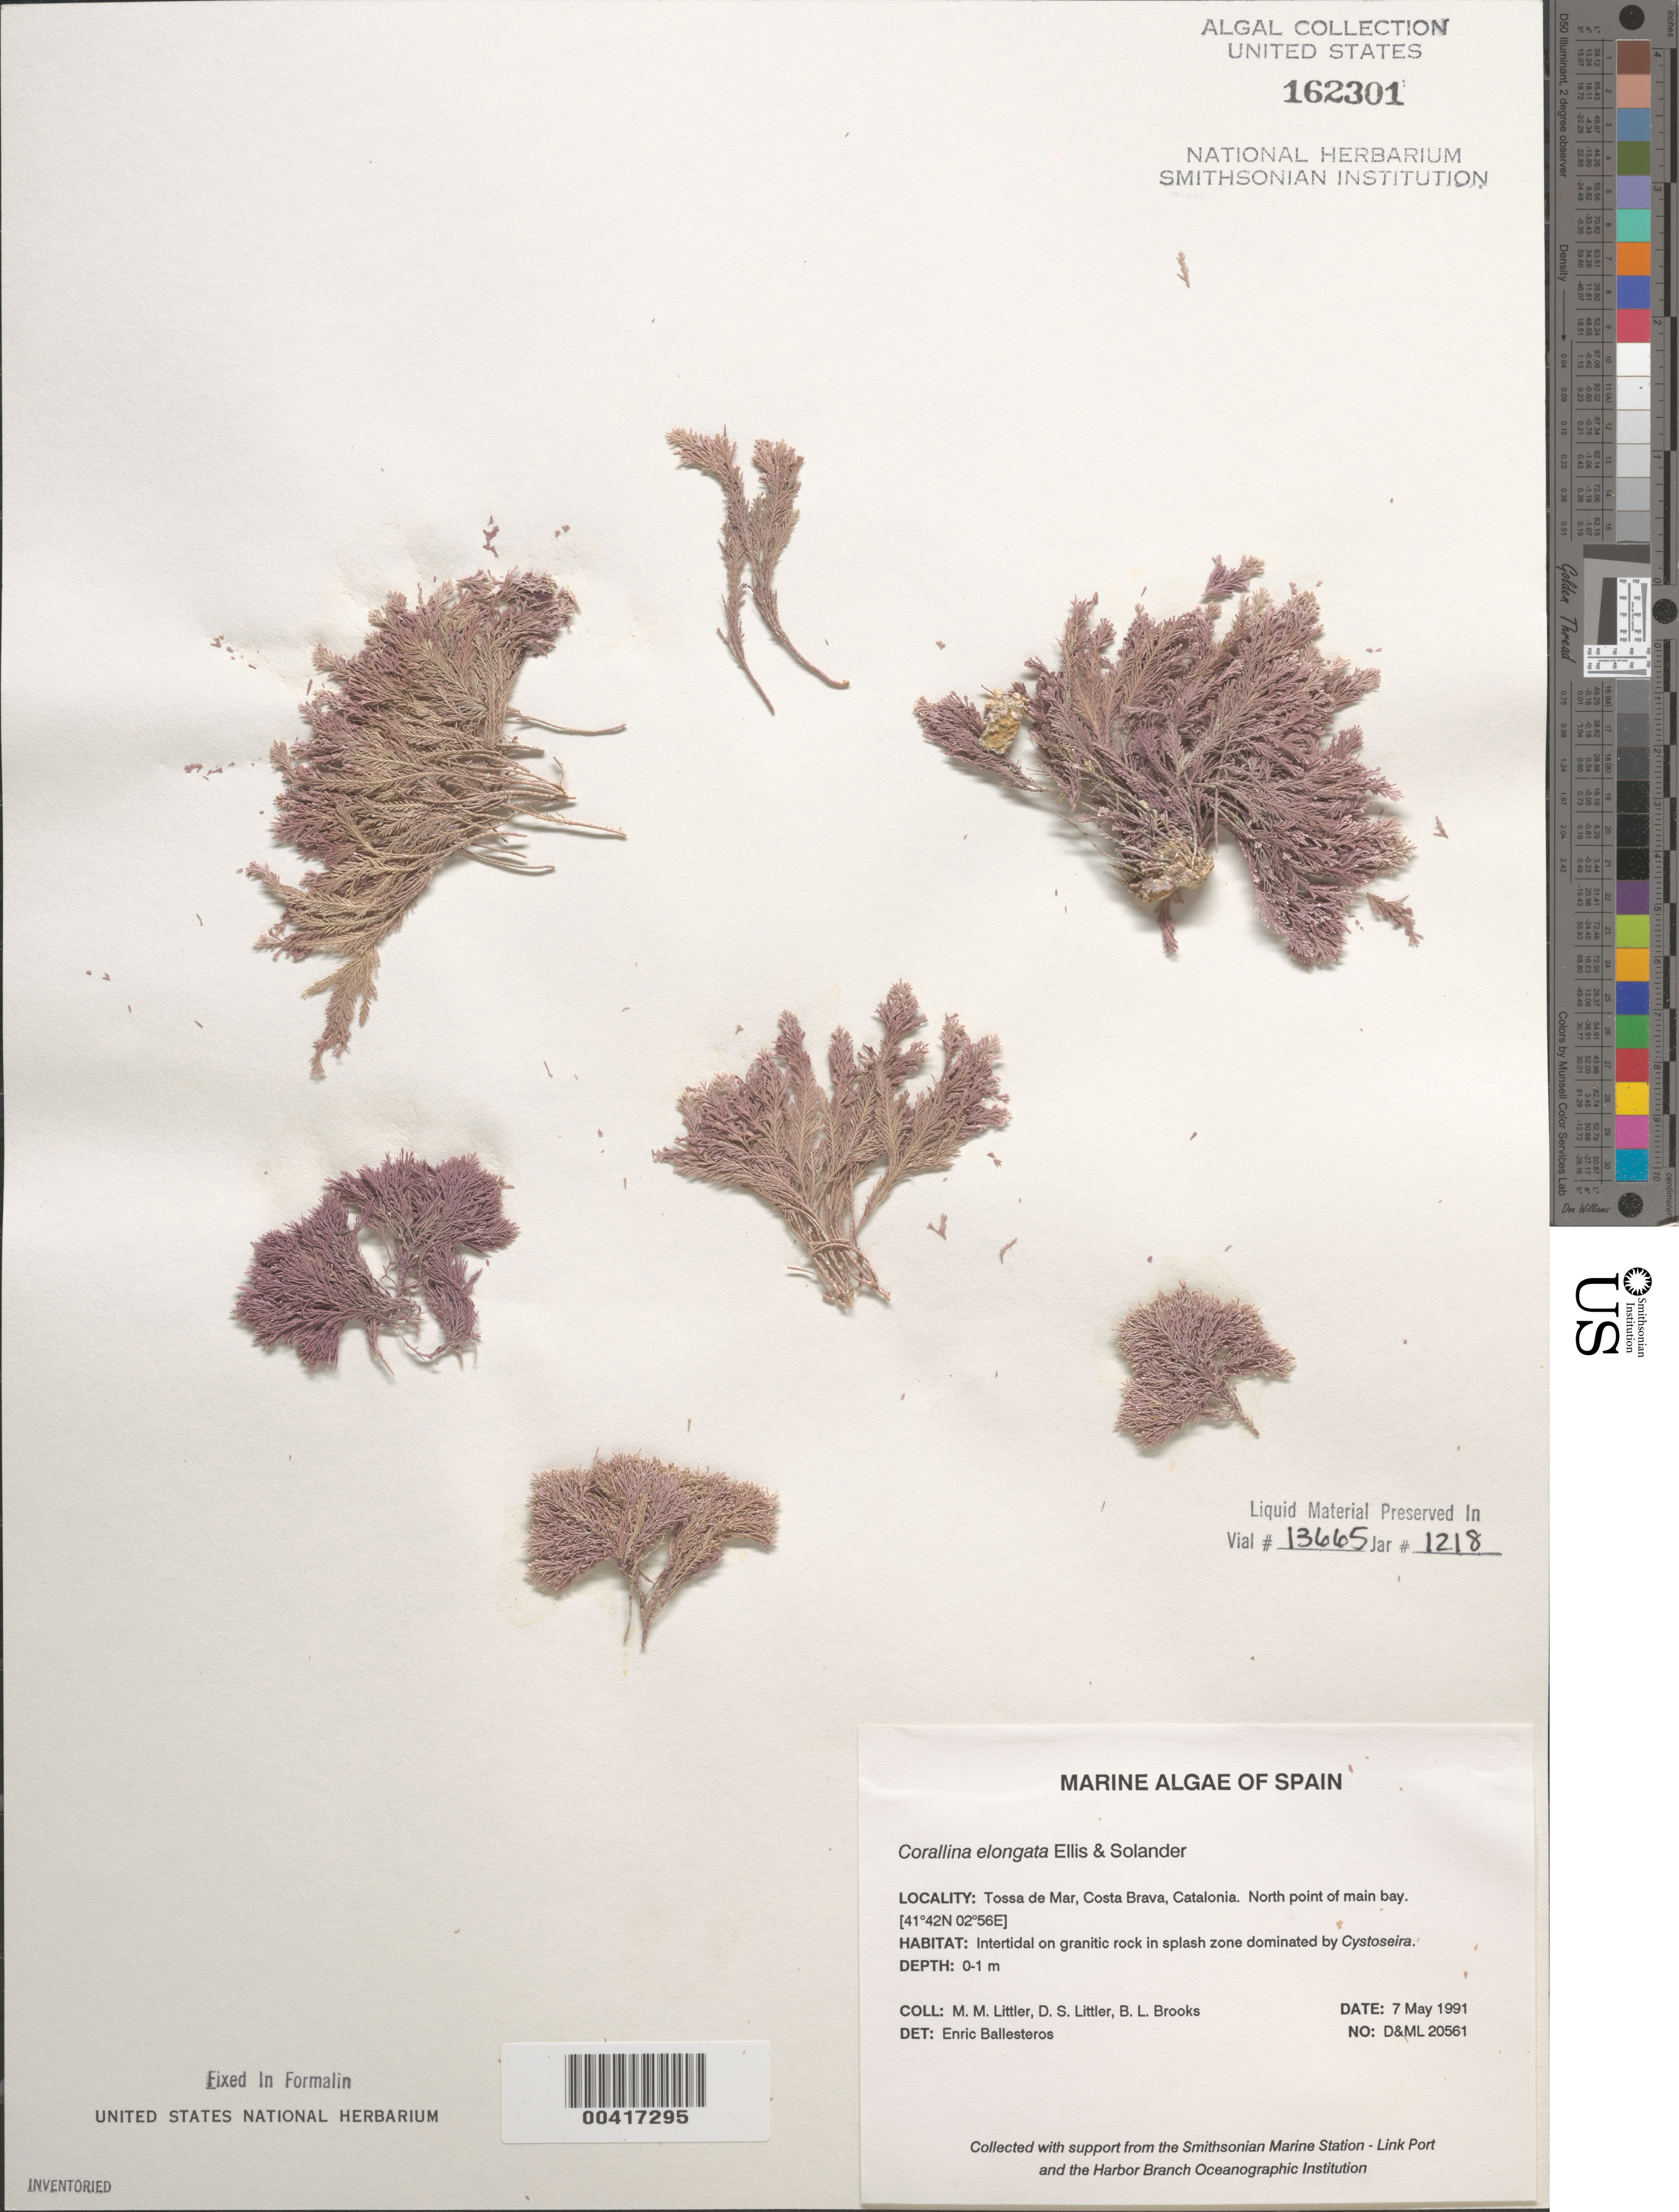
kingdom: Plantae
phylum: Rhodophyta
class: Florideophyceae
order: Corallinales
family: Corallinaceae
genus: Ellisolandia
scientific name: Ellisolandia elongata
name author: (Ellis & Solander) K.R.Hind & G.W. Saunders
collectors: M. M. Littler, D. S. Littler & B. Brooks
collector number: D&ML 20561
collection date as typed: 07 May 1991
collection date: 1991-05-07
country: Spain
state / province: Catalunya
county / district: Girona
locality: Tossa de mar, costa brava, catalonia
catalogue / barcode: US 162301